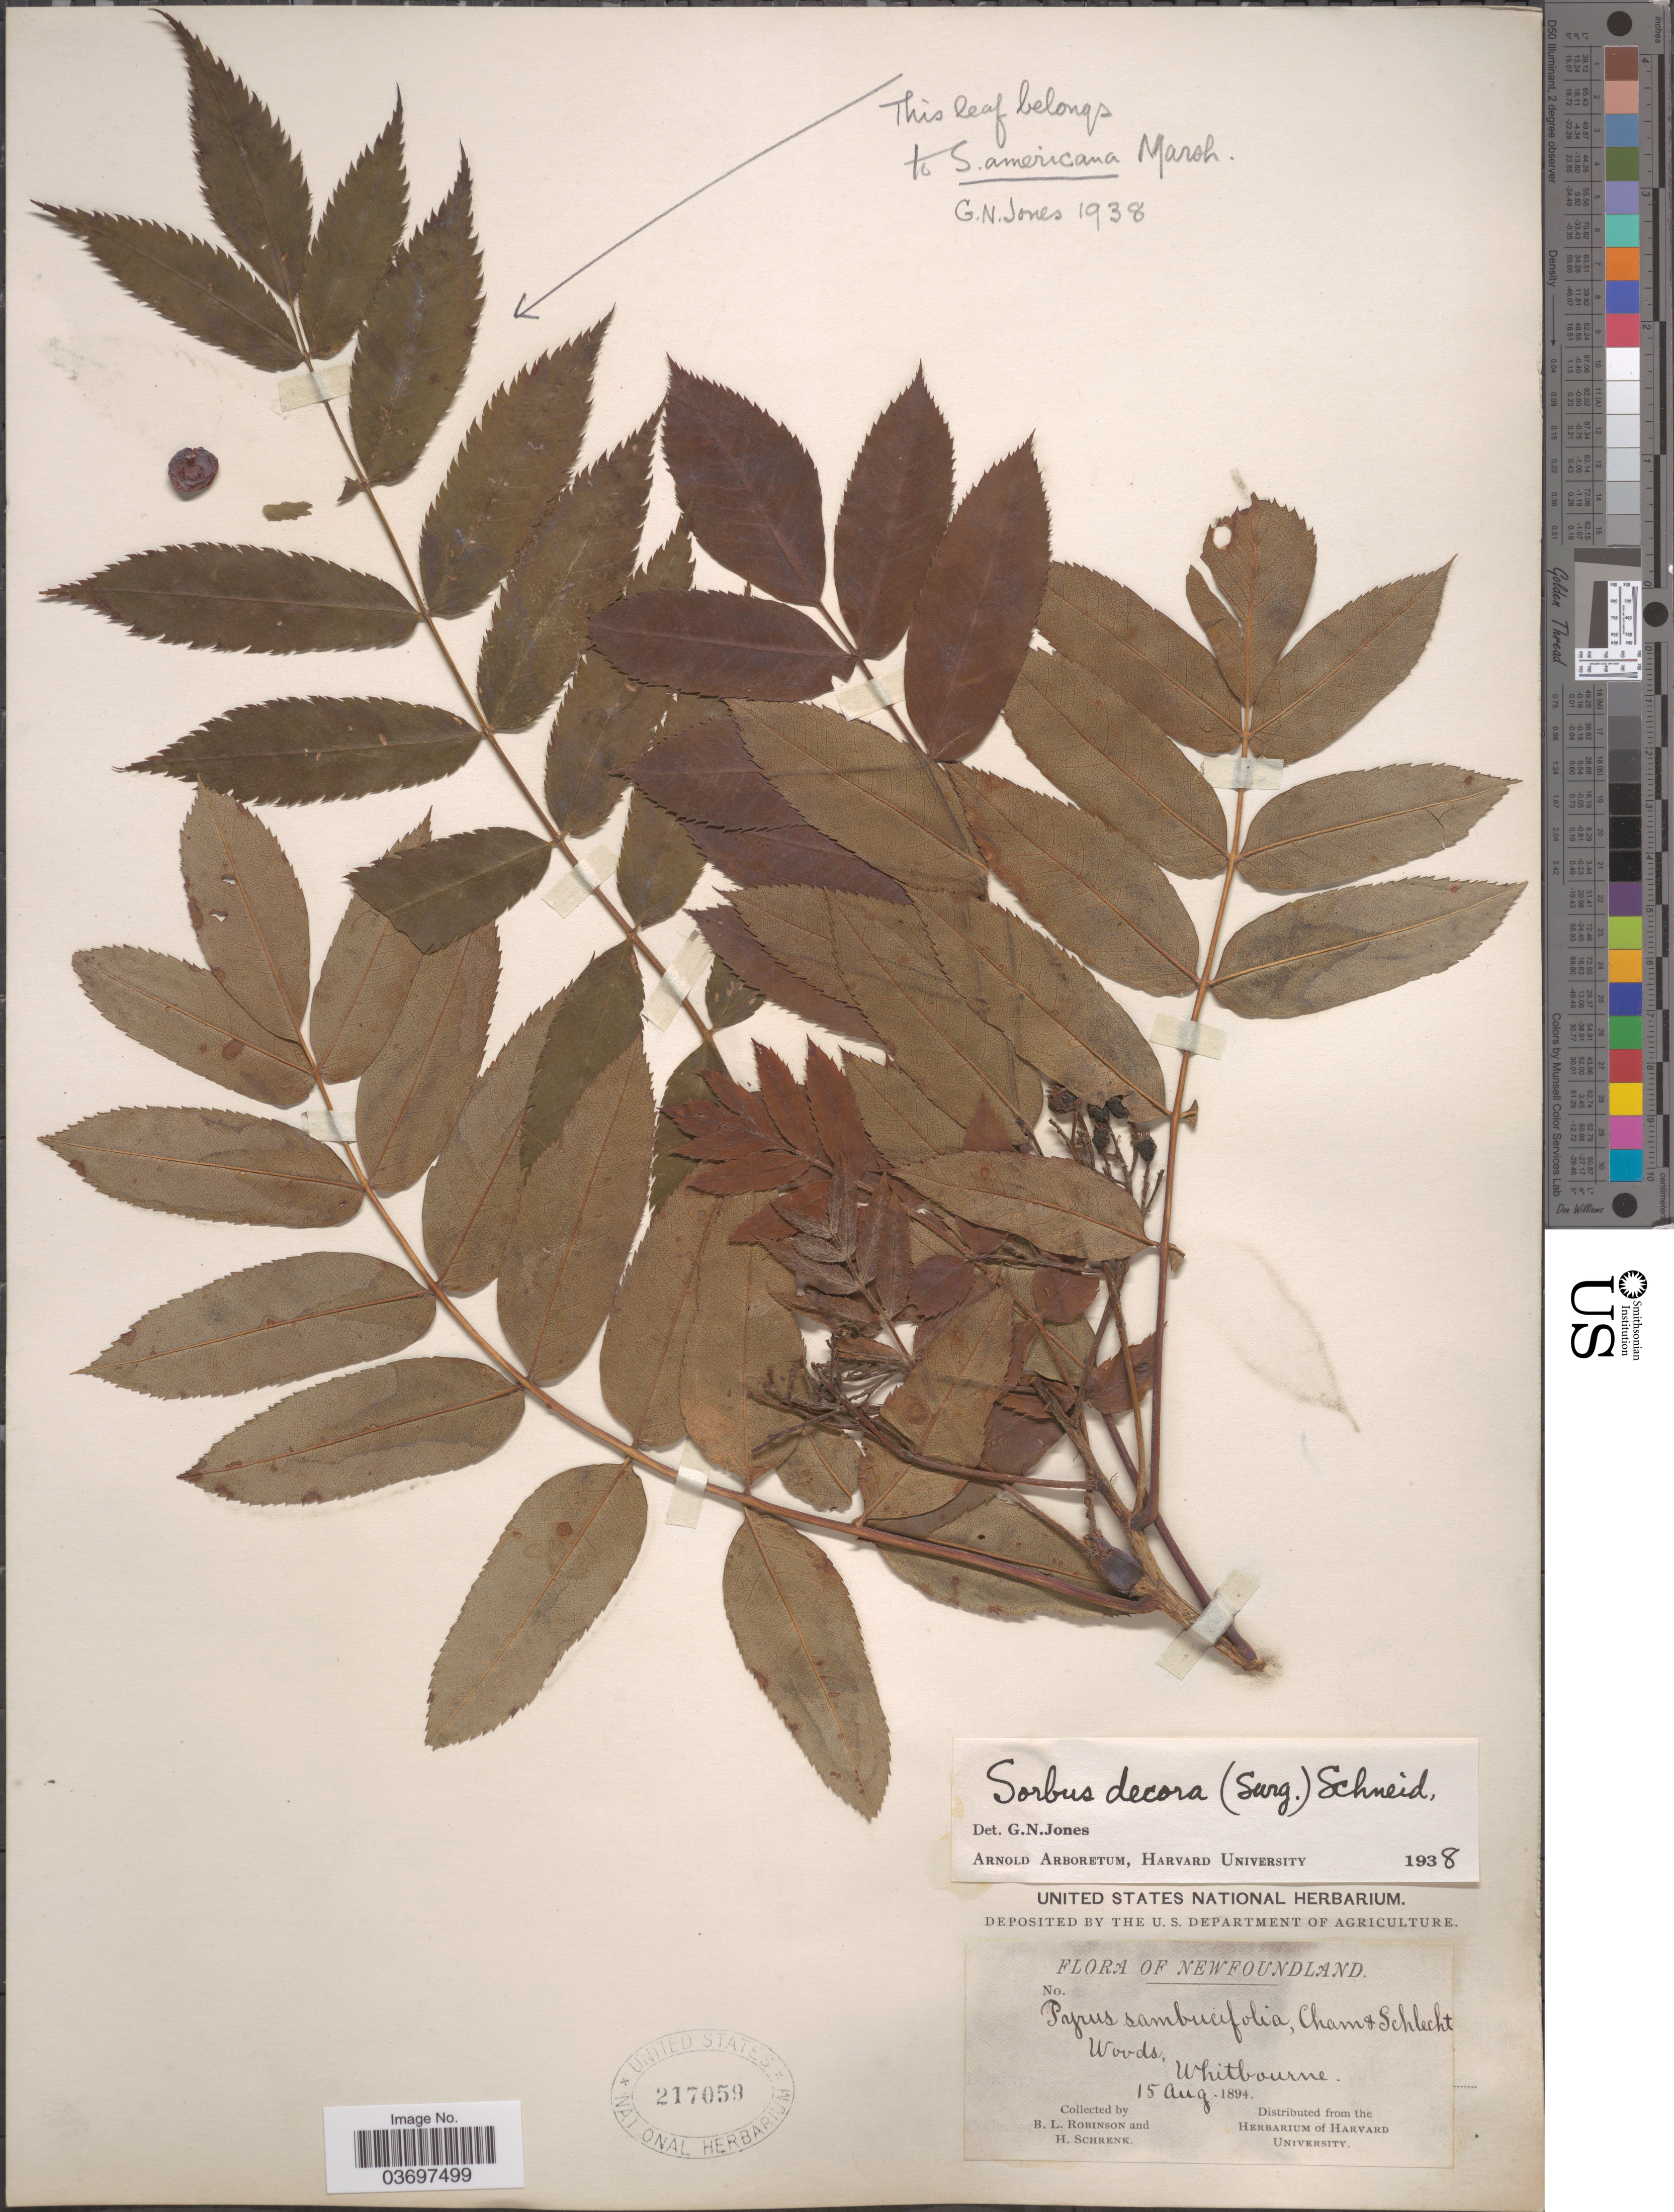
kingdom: Plantae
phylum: Tracheophyta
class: Magnoliopsida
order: Rosales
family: Rosaceae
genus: Sorbus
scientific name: Sorbus decora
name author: (Sarg.) C.K. Schneid.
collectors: B. L. Robinson & H. Schrenk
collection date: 1894-08-15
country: Canada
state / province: Newfoundland and Labrador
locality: Whitbourne.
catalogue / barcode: US 217059